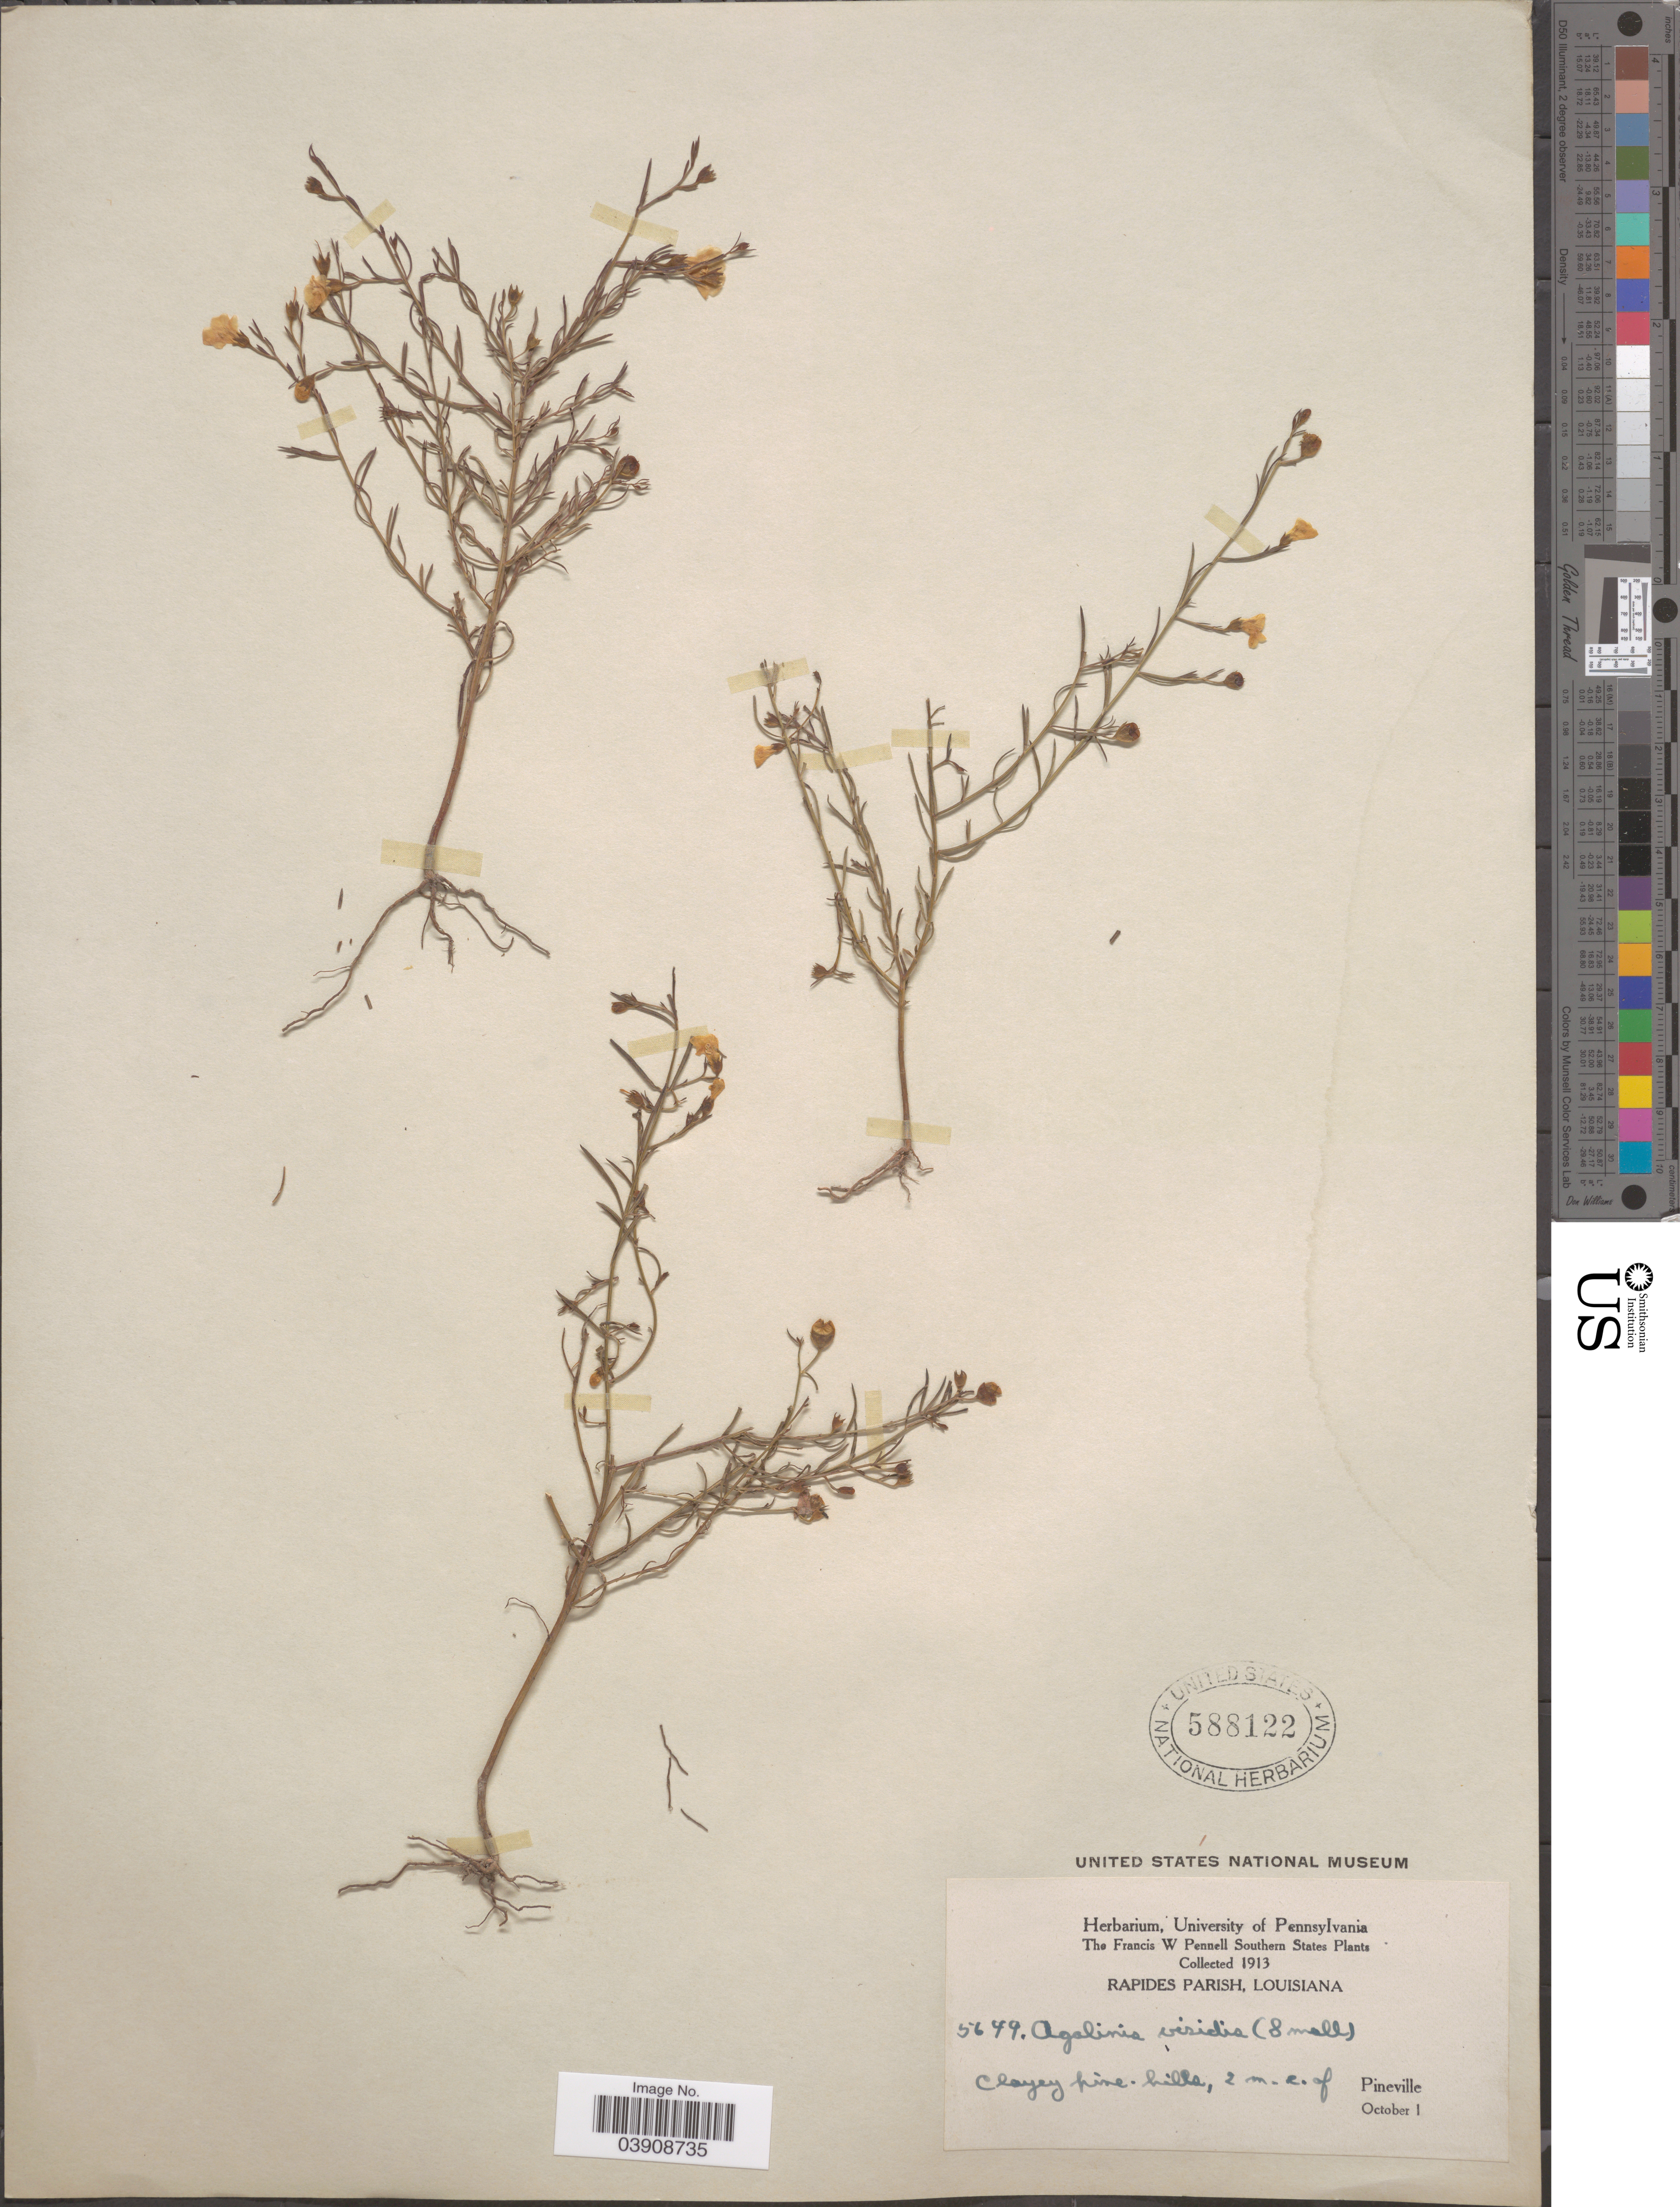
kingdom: Plantae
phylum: Tracheophyta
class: Magnoliopsida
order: Lamiales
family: Orobanchaceae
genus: Agalinis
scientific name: Agalinis viridis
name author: (Small) Pennell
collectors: F. W. Pennell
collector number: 5649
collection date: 1913-10-01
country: United States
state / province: Louisiana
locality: Southern States. Rapides Parish. Clayey pine- hills, 2 m.e. of Pineville.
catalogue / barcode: US 588122